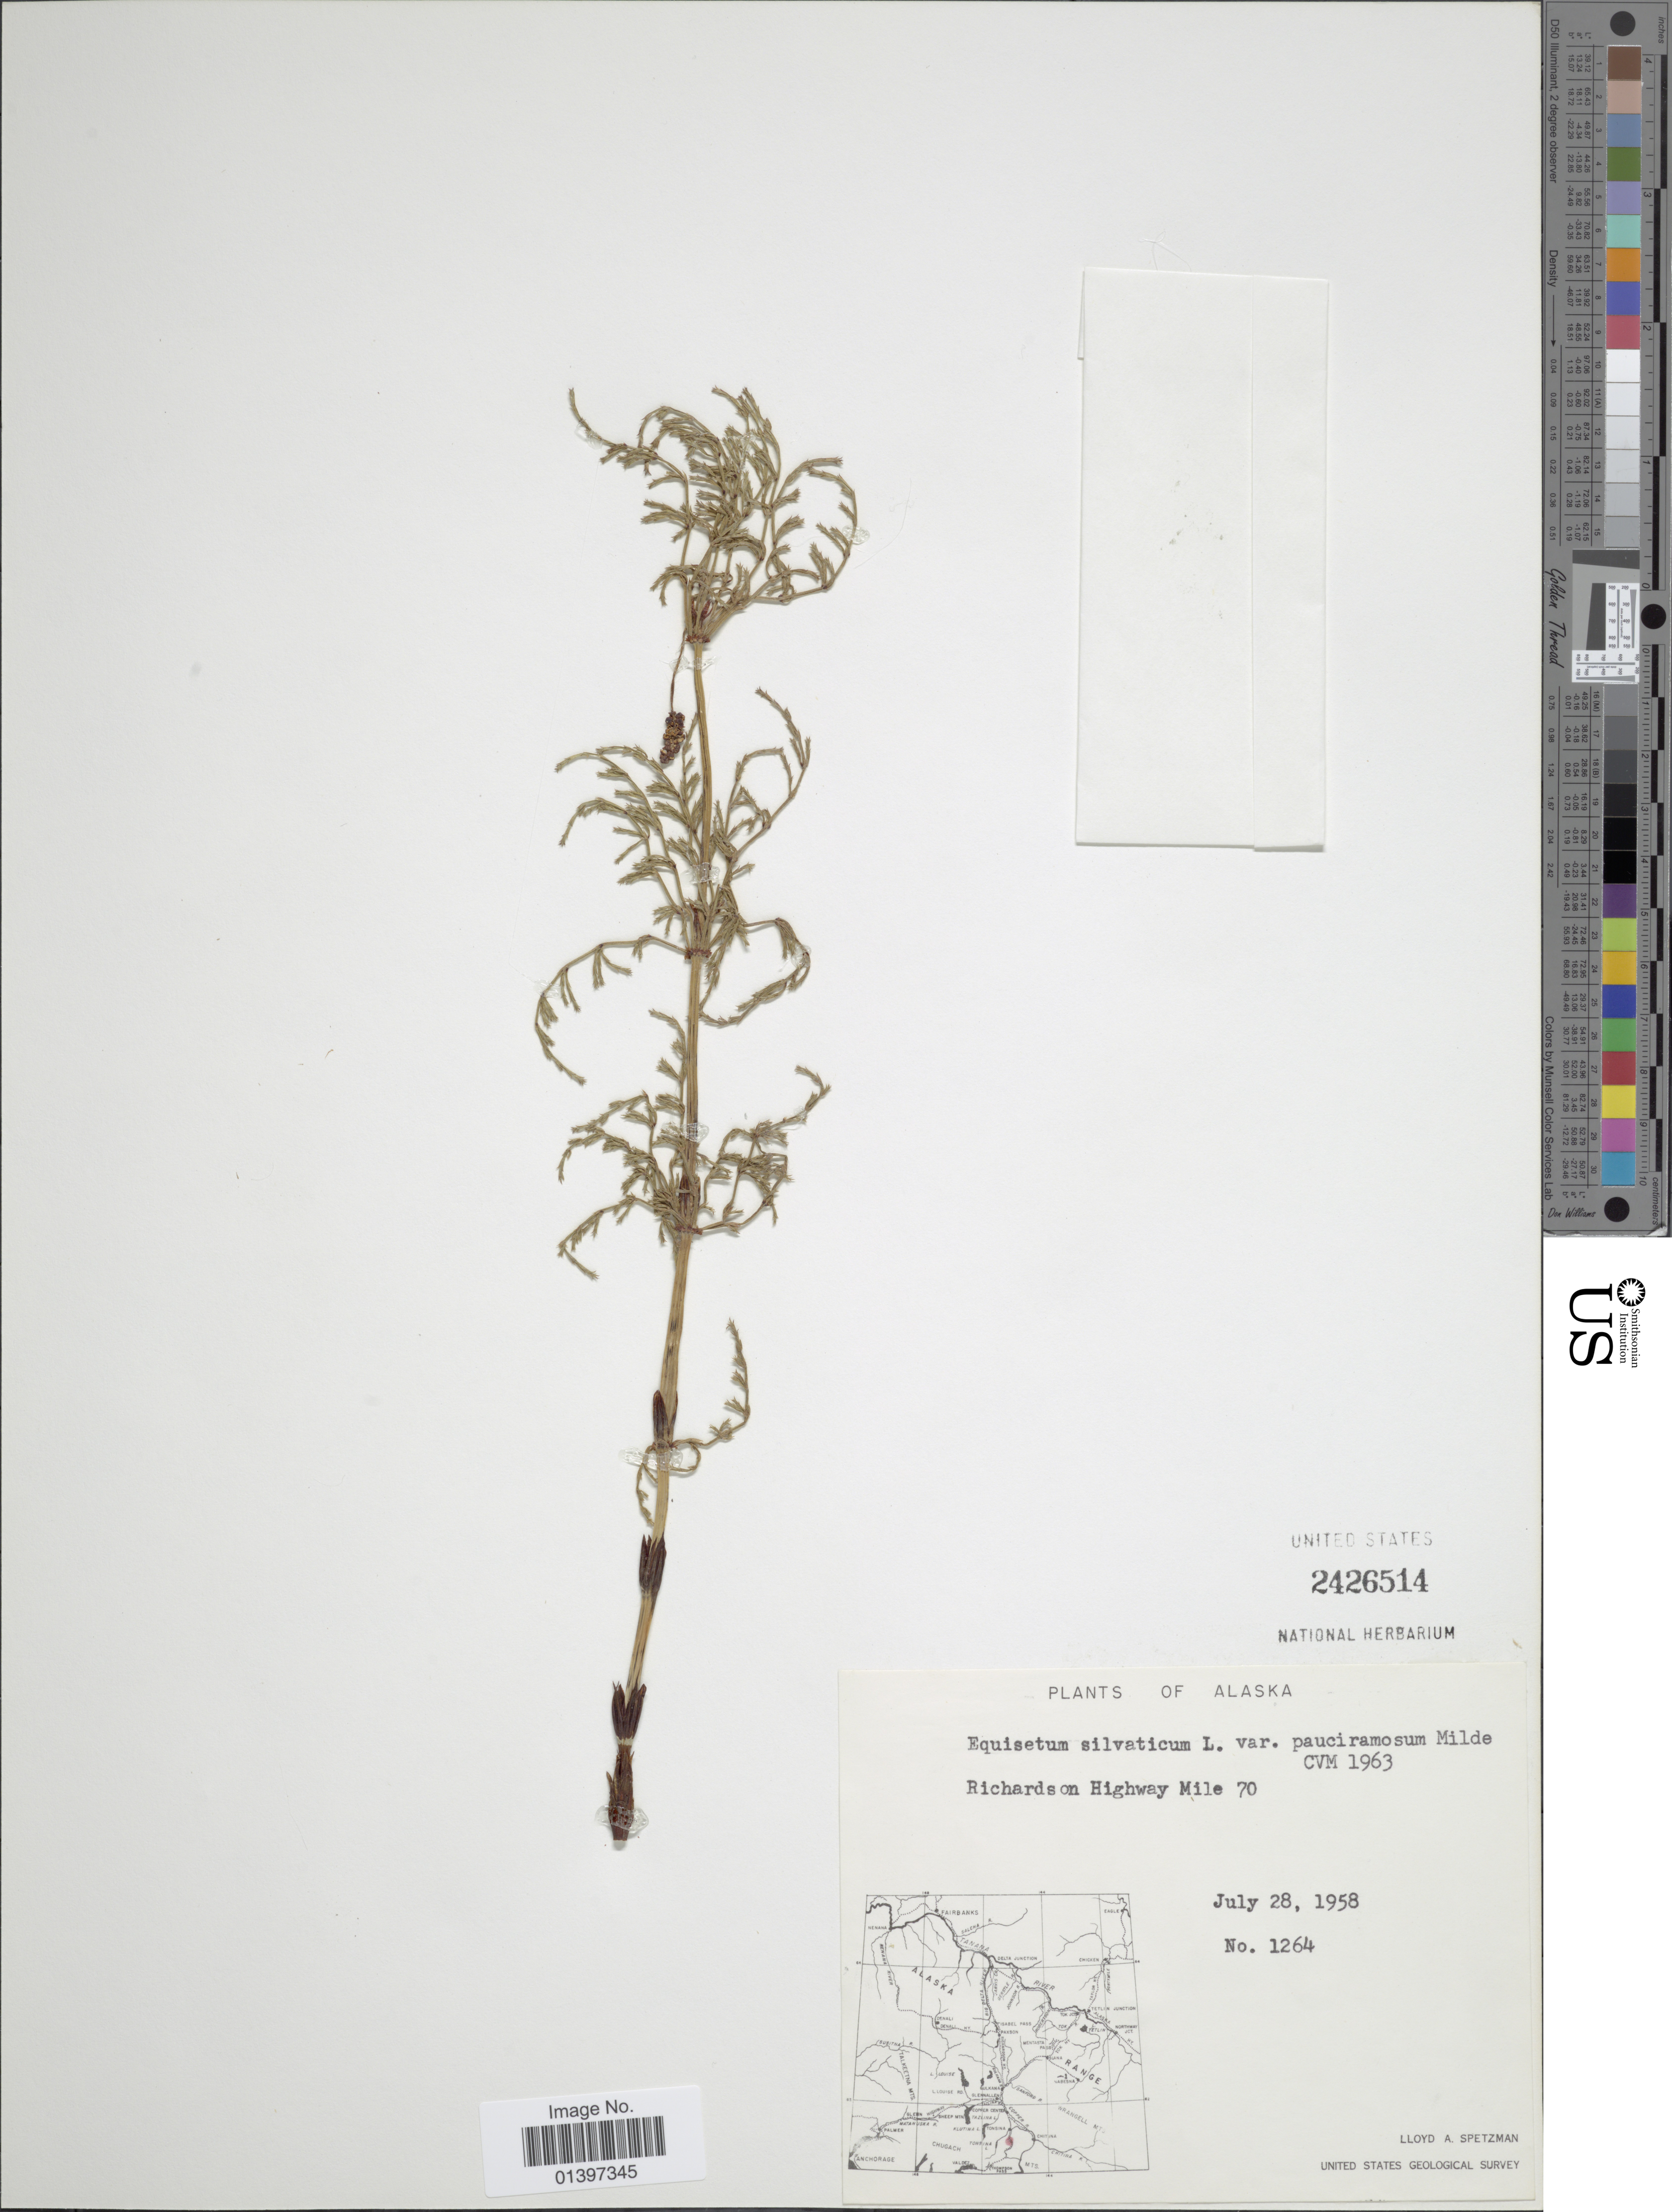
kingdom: Plantae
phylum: Tracheophyta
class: Polypodiopsida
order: Equisetales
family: Equisetaceae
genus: Equisetum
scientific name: Equisetum sylvaticum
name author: L.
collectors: L. Spetzman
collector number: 1264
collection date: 1958-07-28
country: United States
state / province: Alaska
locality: Richardson on Highway Mile70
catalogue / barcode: US 2426514